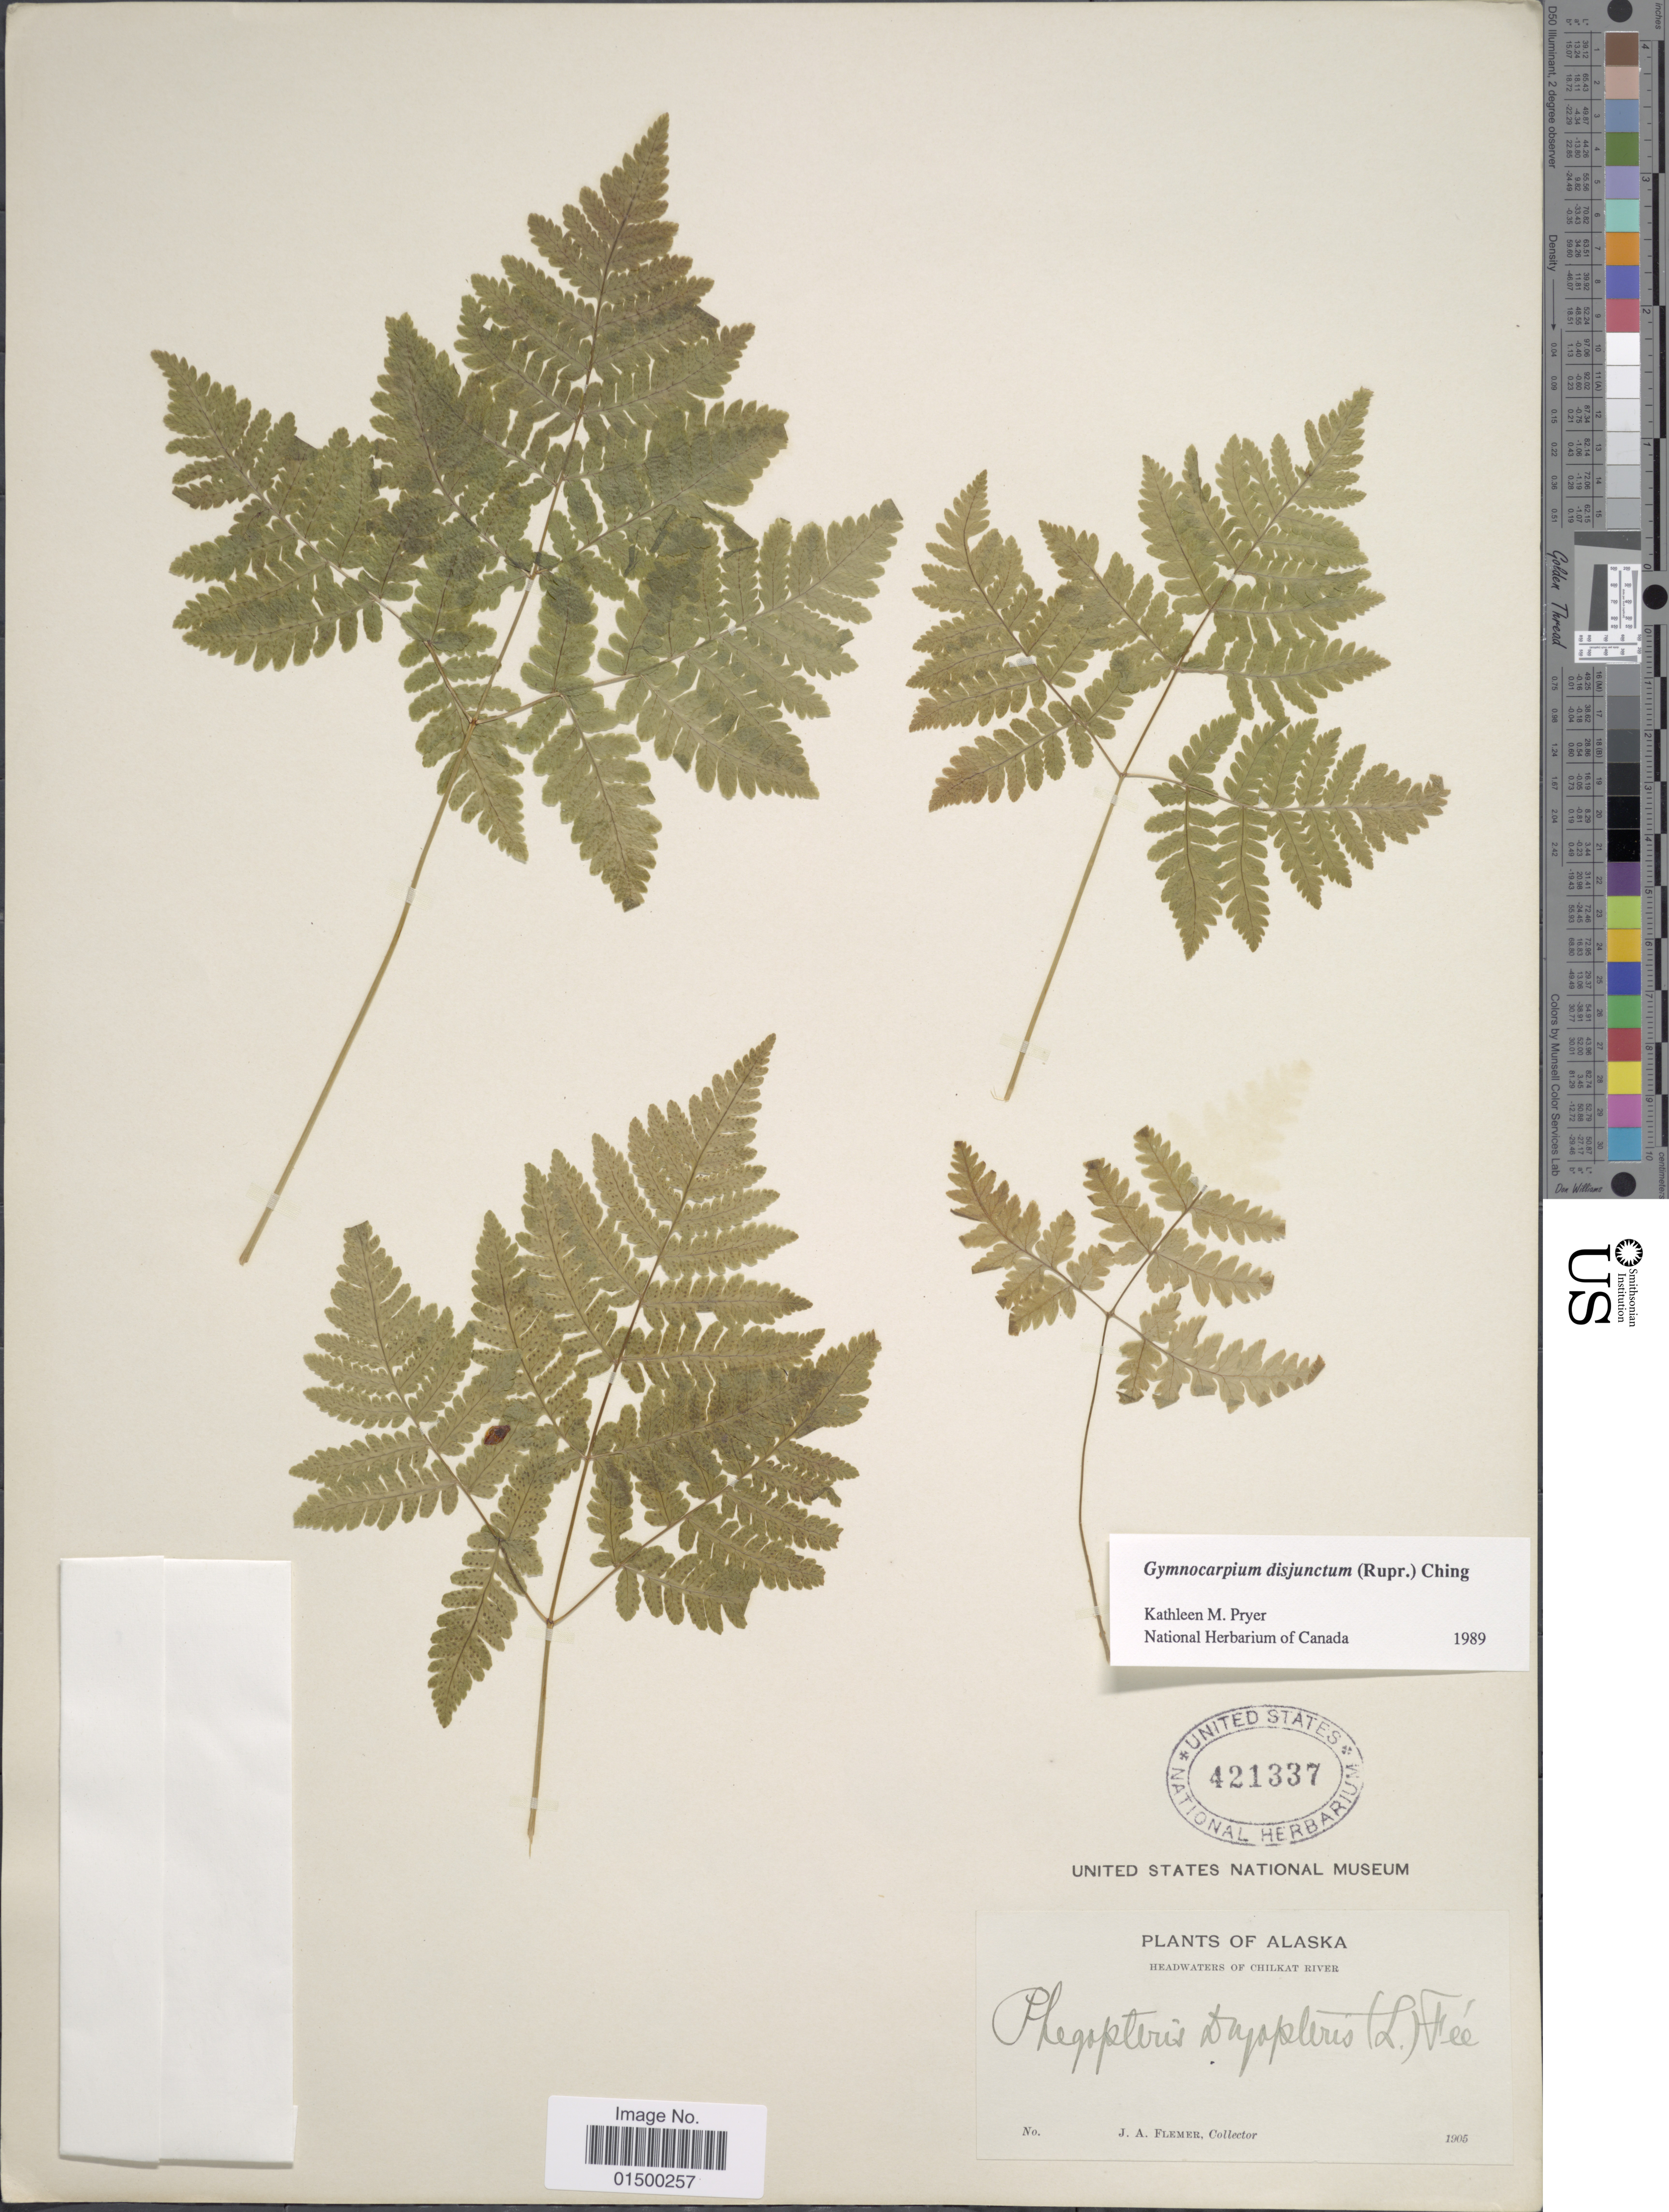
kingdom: Plantae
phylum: Tracheophyta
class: Polypodiopsida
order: Polypodiales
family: Cystopteridaceae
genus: Gymnocarpium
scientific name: Gymnocarpium disjunctum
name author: (Rupr.) Ching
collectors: J. Flemer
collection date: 1905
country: United States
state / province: Alaska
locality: Headwaters of Chilkat River.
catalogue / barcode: US 421337